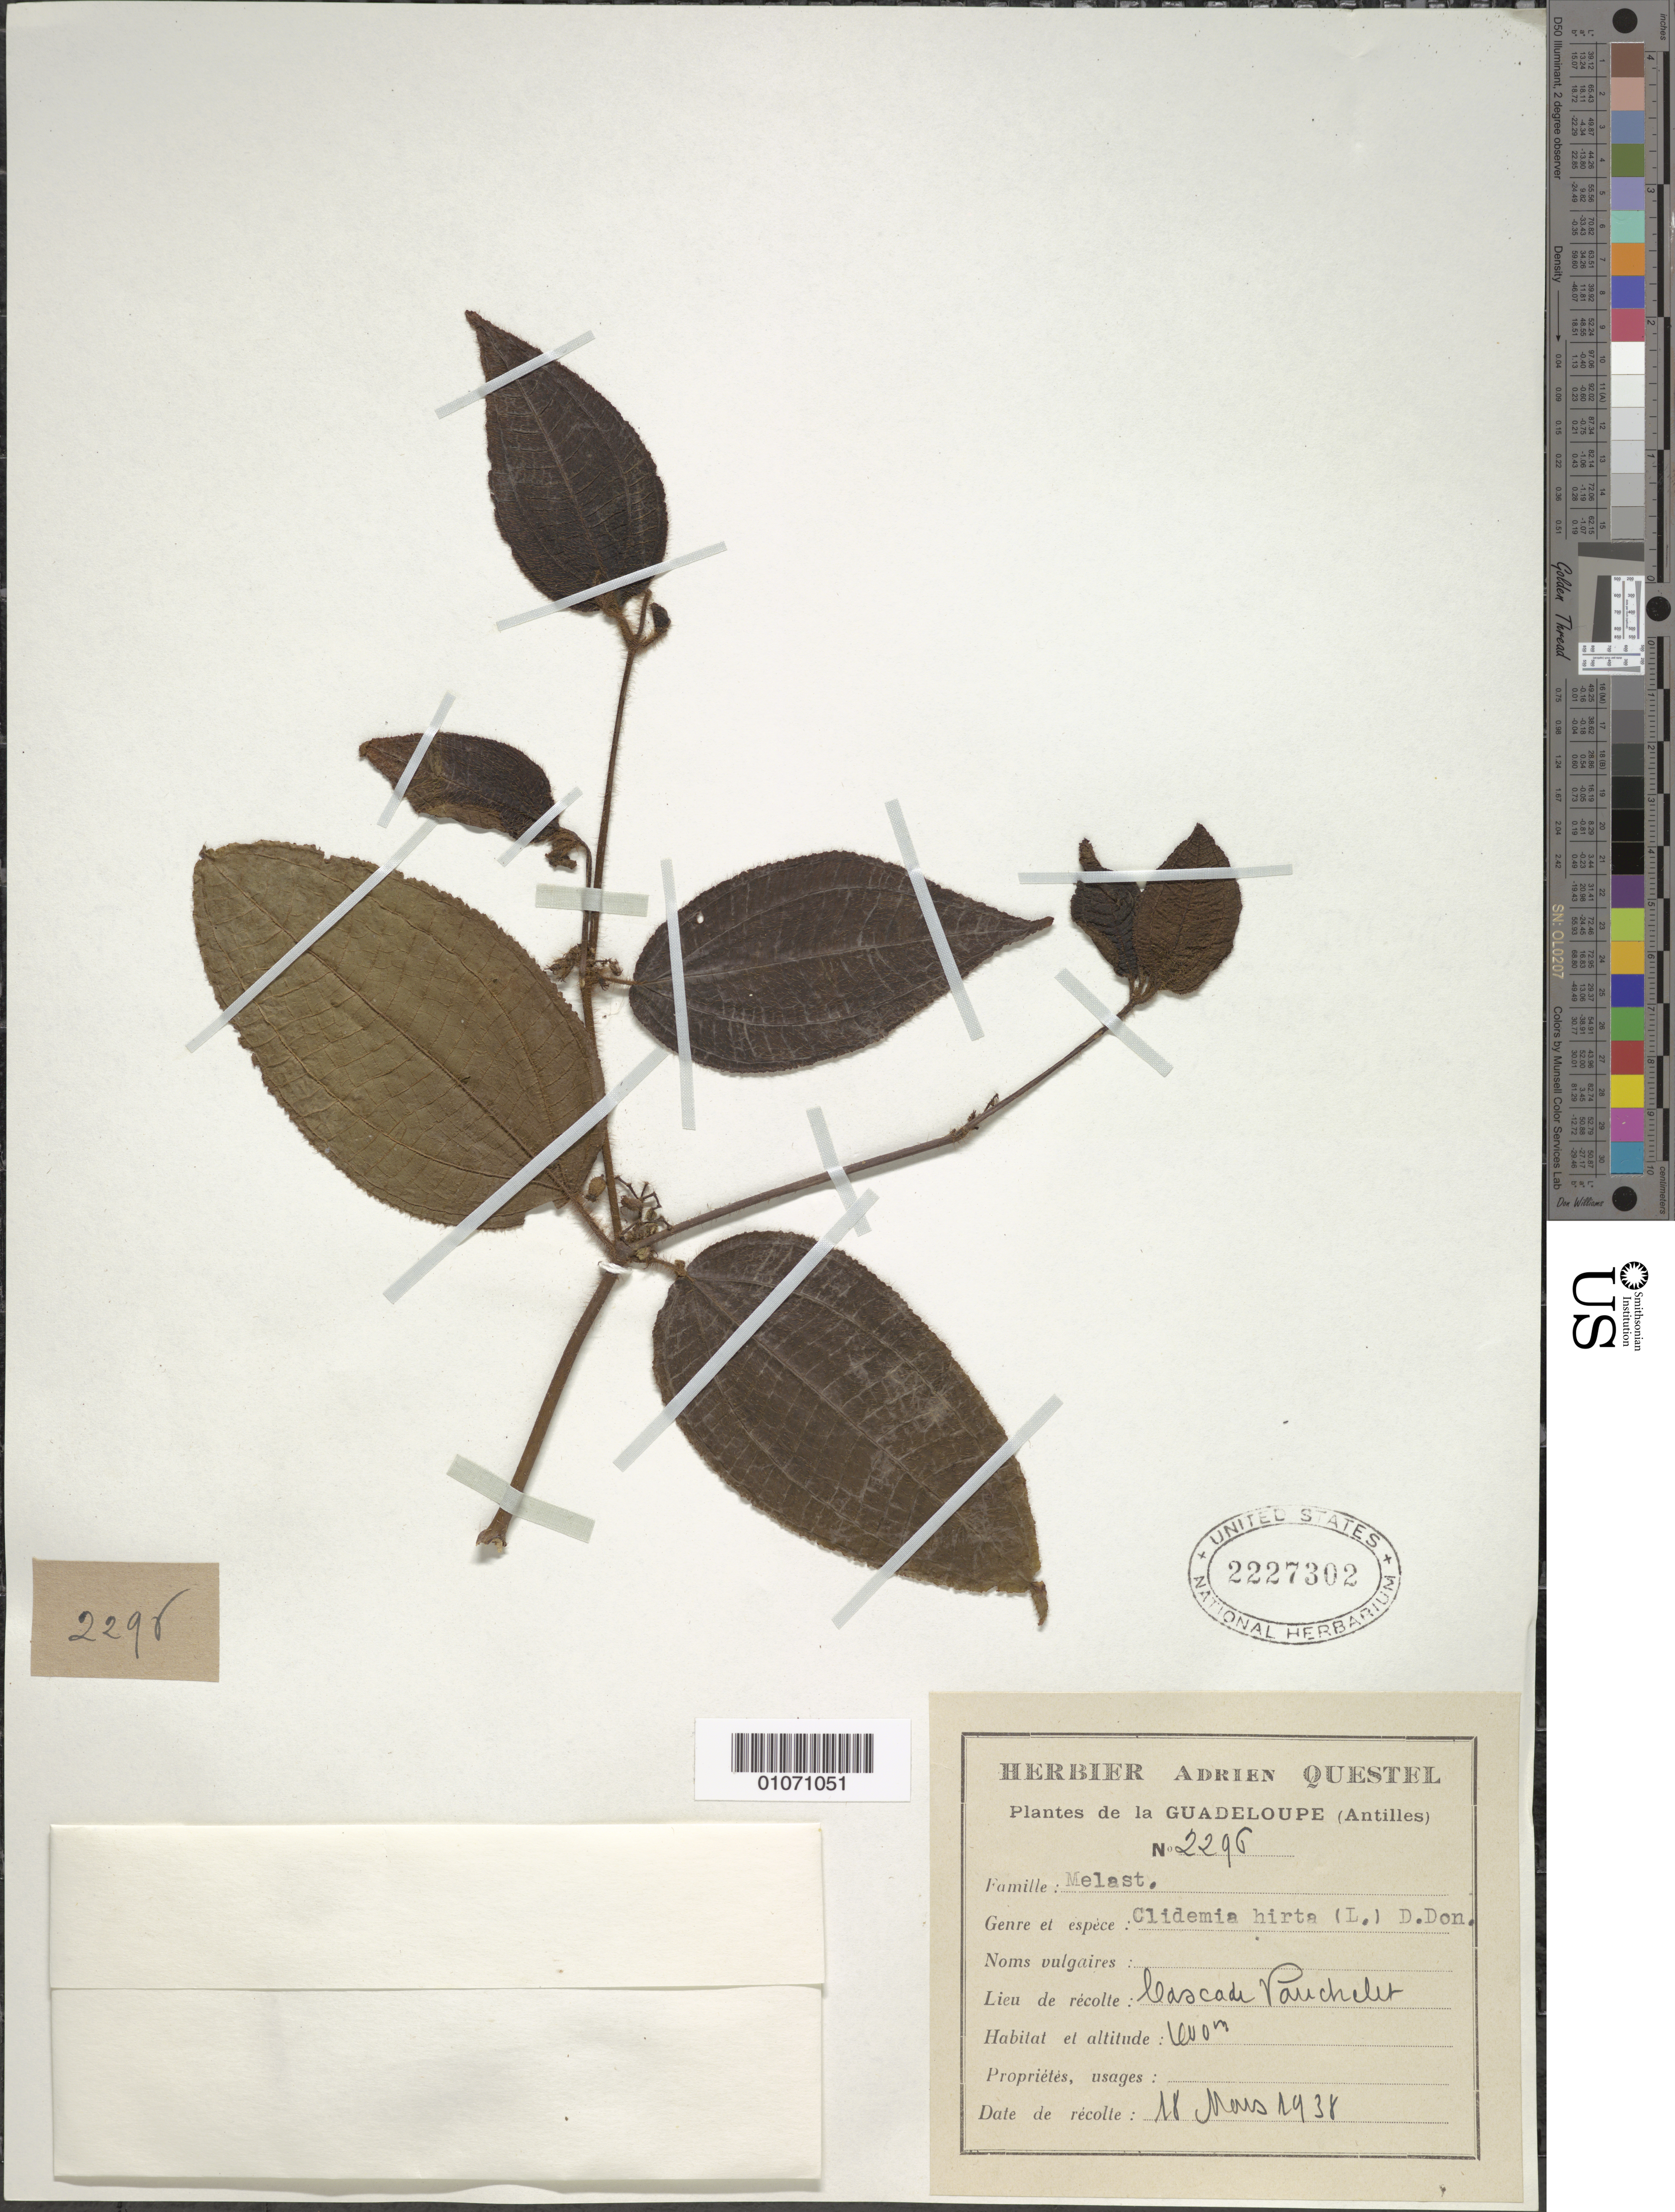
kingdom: Plantae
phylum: Tracheophyta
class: Magnoliopsida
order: Myrtales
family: Melastomataceae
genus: Clidemia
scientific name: Clidemia hirta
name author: (L.) D. Don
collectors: A. Questel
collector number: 2296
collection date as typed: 18 Mar 1938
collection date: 1938-03-18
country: Guadeloupe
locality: Cascade Pauchelet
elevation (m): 400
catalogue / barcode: US 2227302